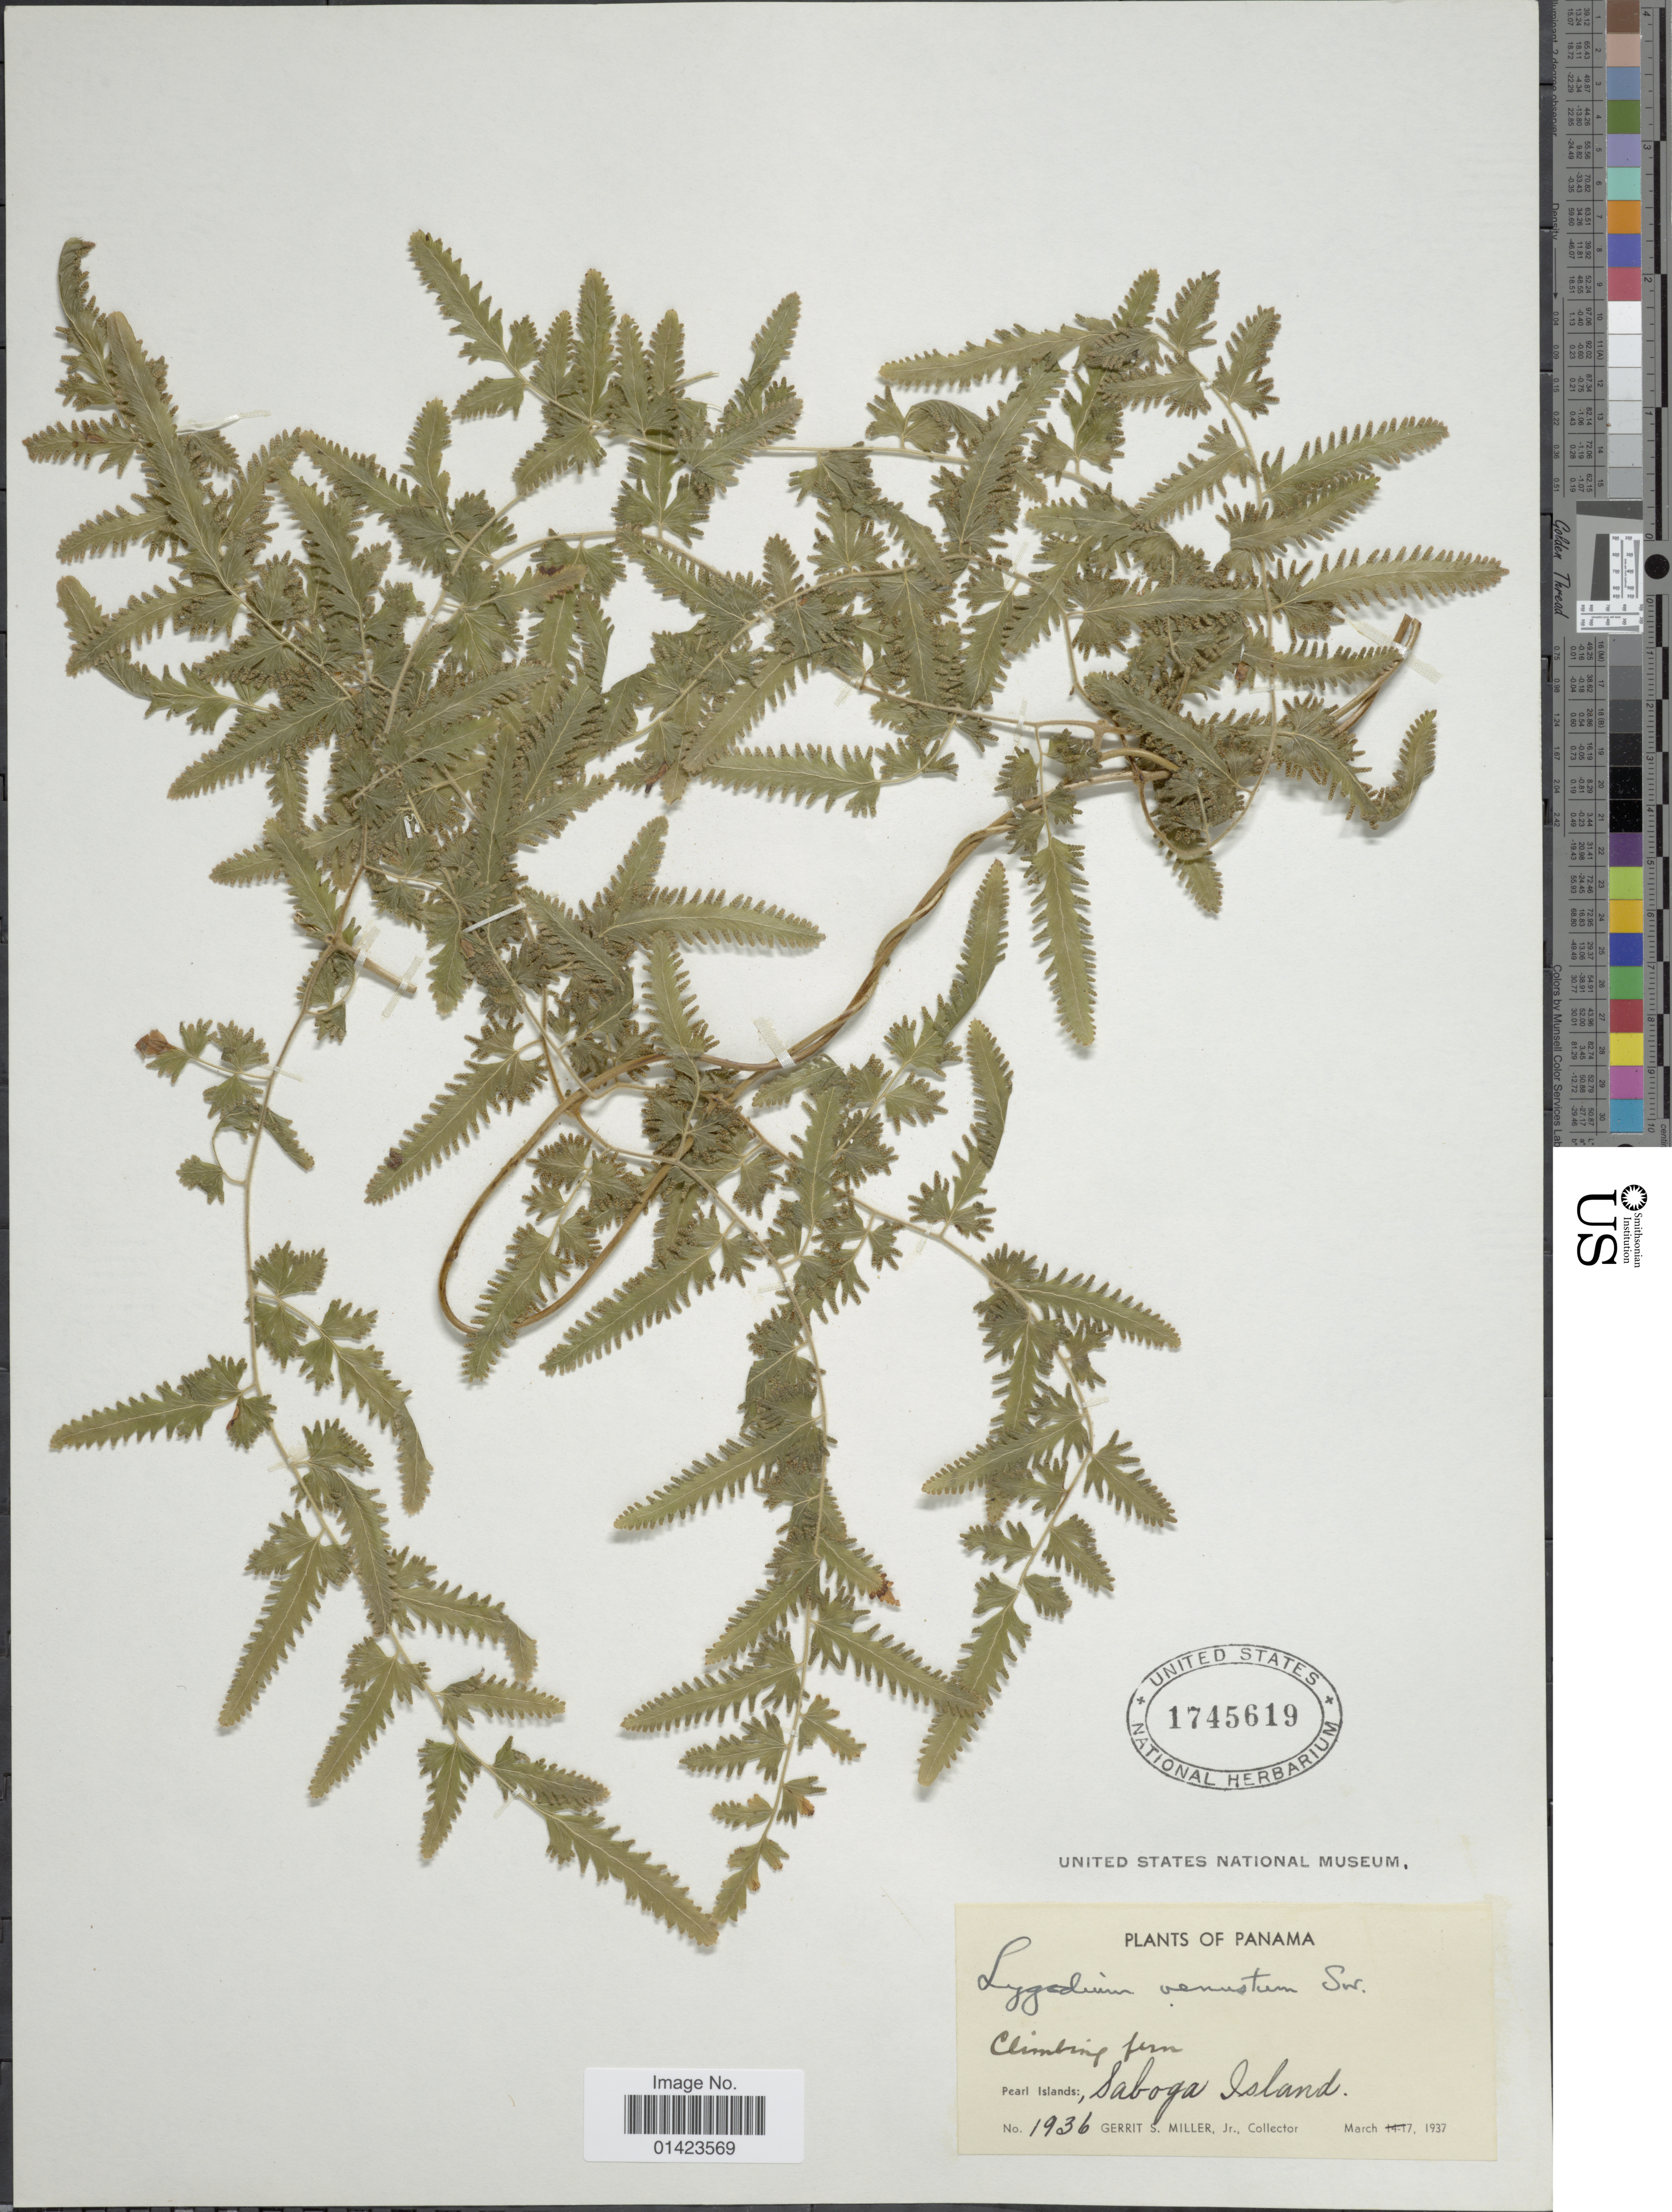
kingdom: Plantae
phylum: Tracheophyta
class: Polypodiopsida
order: Schizaeales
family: Lygodiaceae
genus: Lygodium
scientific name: Lygodium venustum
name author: Sw.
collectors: G. S. Miller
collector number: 1936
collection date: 1937-03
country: Panama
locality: Pearl Islands, saboga Island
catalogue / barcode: US 1745619